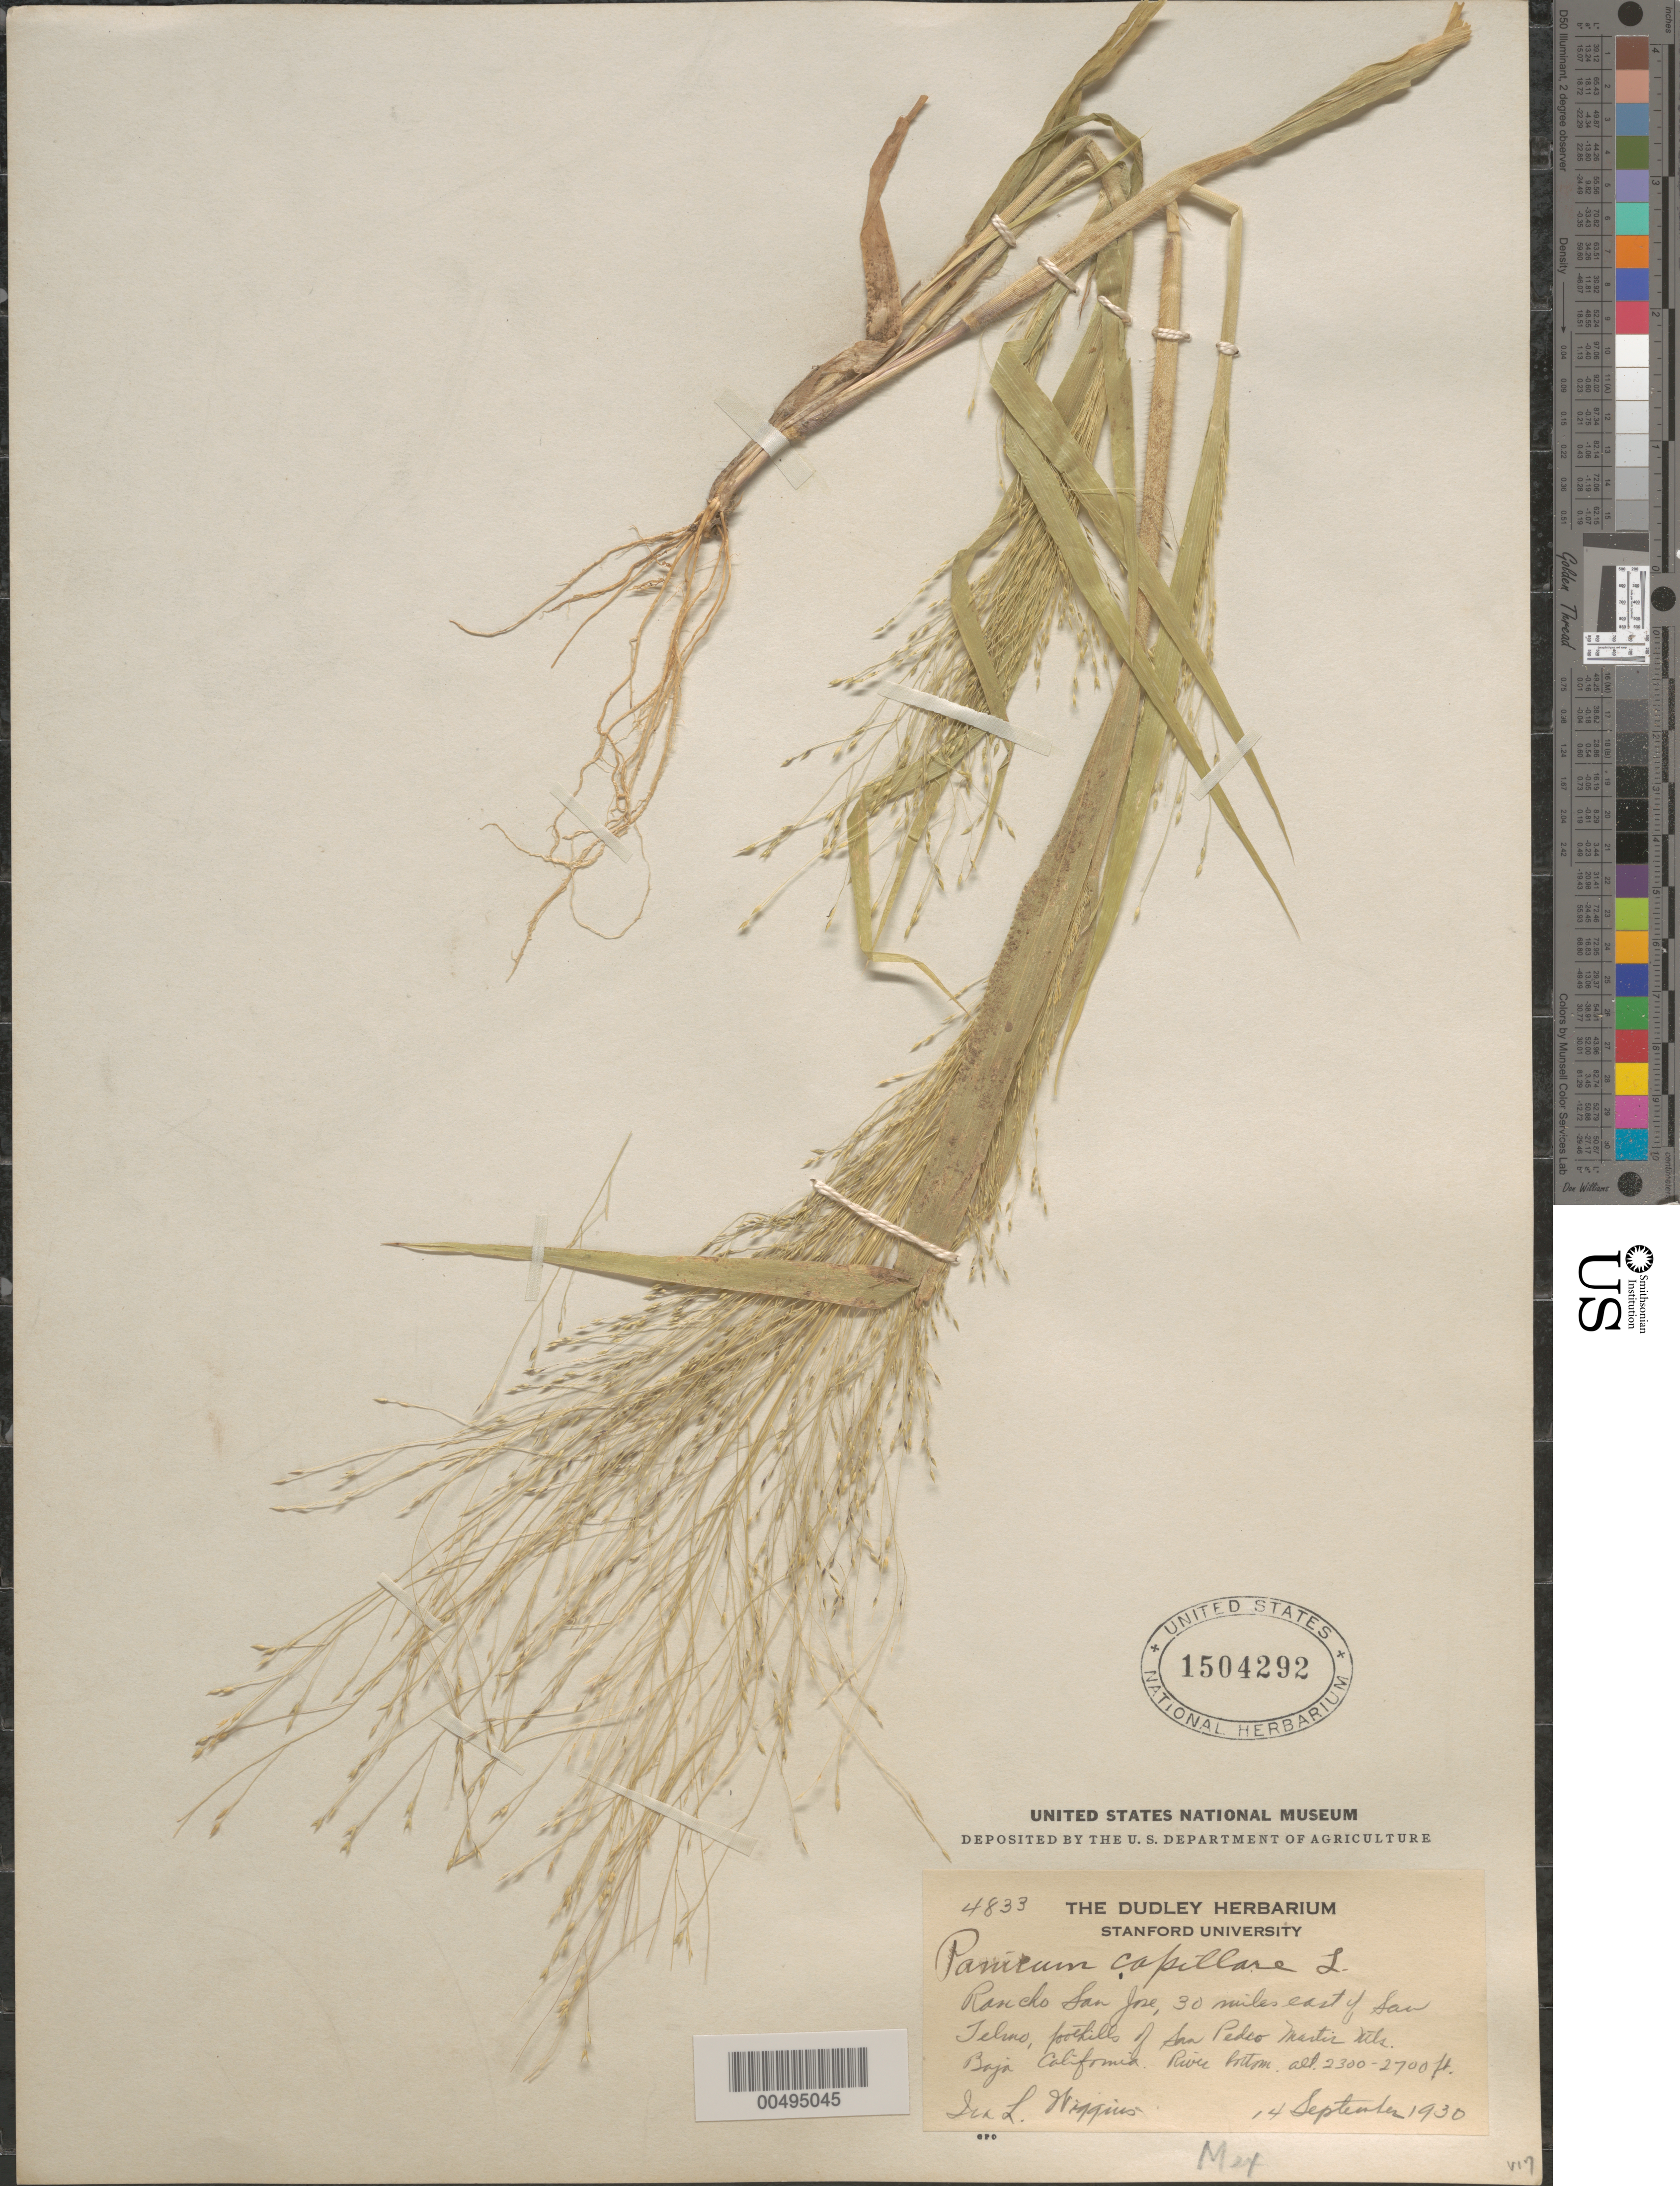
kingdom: Plantae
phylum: Tracheophyta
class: Liliopsida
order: Poales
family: Poaceae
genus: Panicum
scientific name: Panicum capillare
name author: L.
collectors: I. L. Wiggins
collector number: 4833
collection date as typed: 14 Sep 1930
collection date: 1930-09-14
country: Mexico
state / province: Baja California Norte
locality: Rancho San Jose, 30 mi E of San Telmo, foothills of San Pedro Martir Mts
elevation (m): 2300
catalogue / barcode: US 1504292